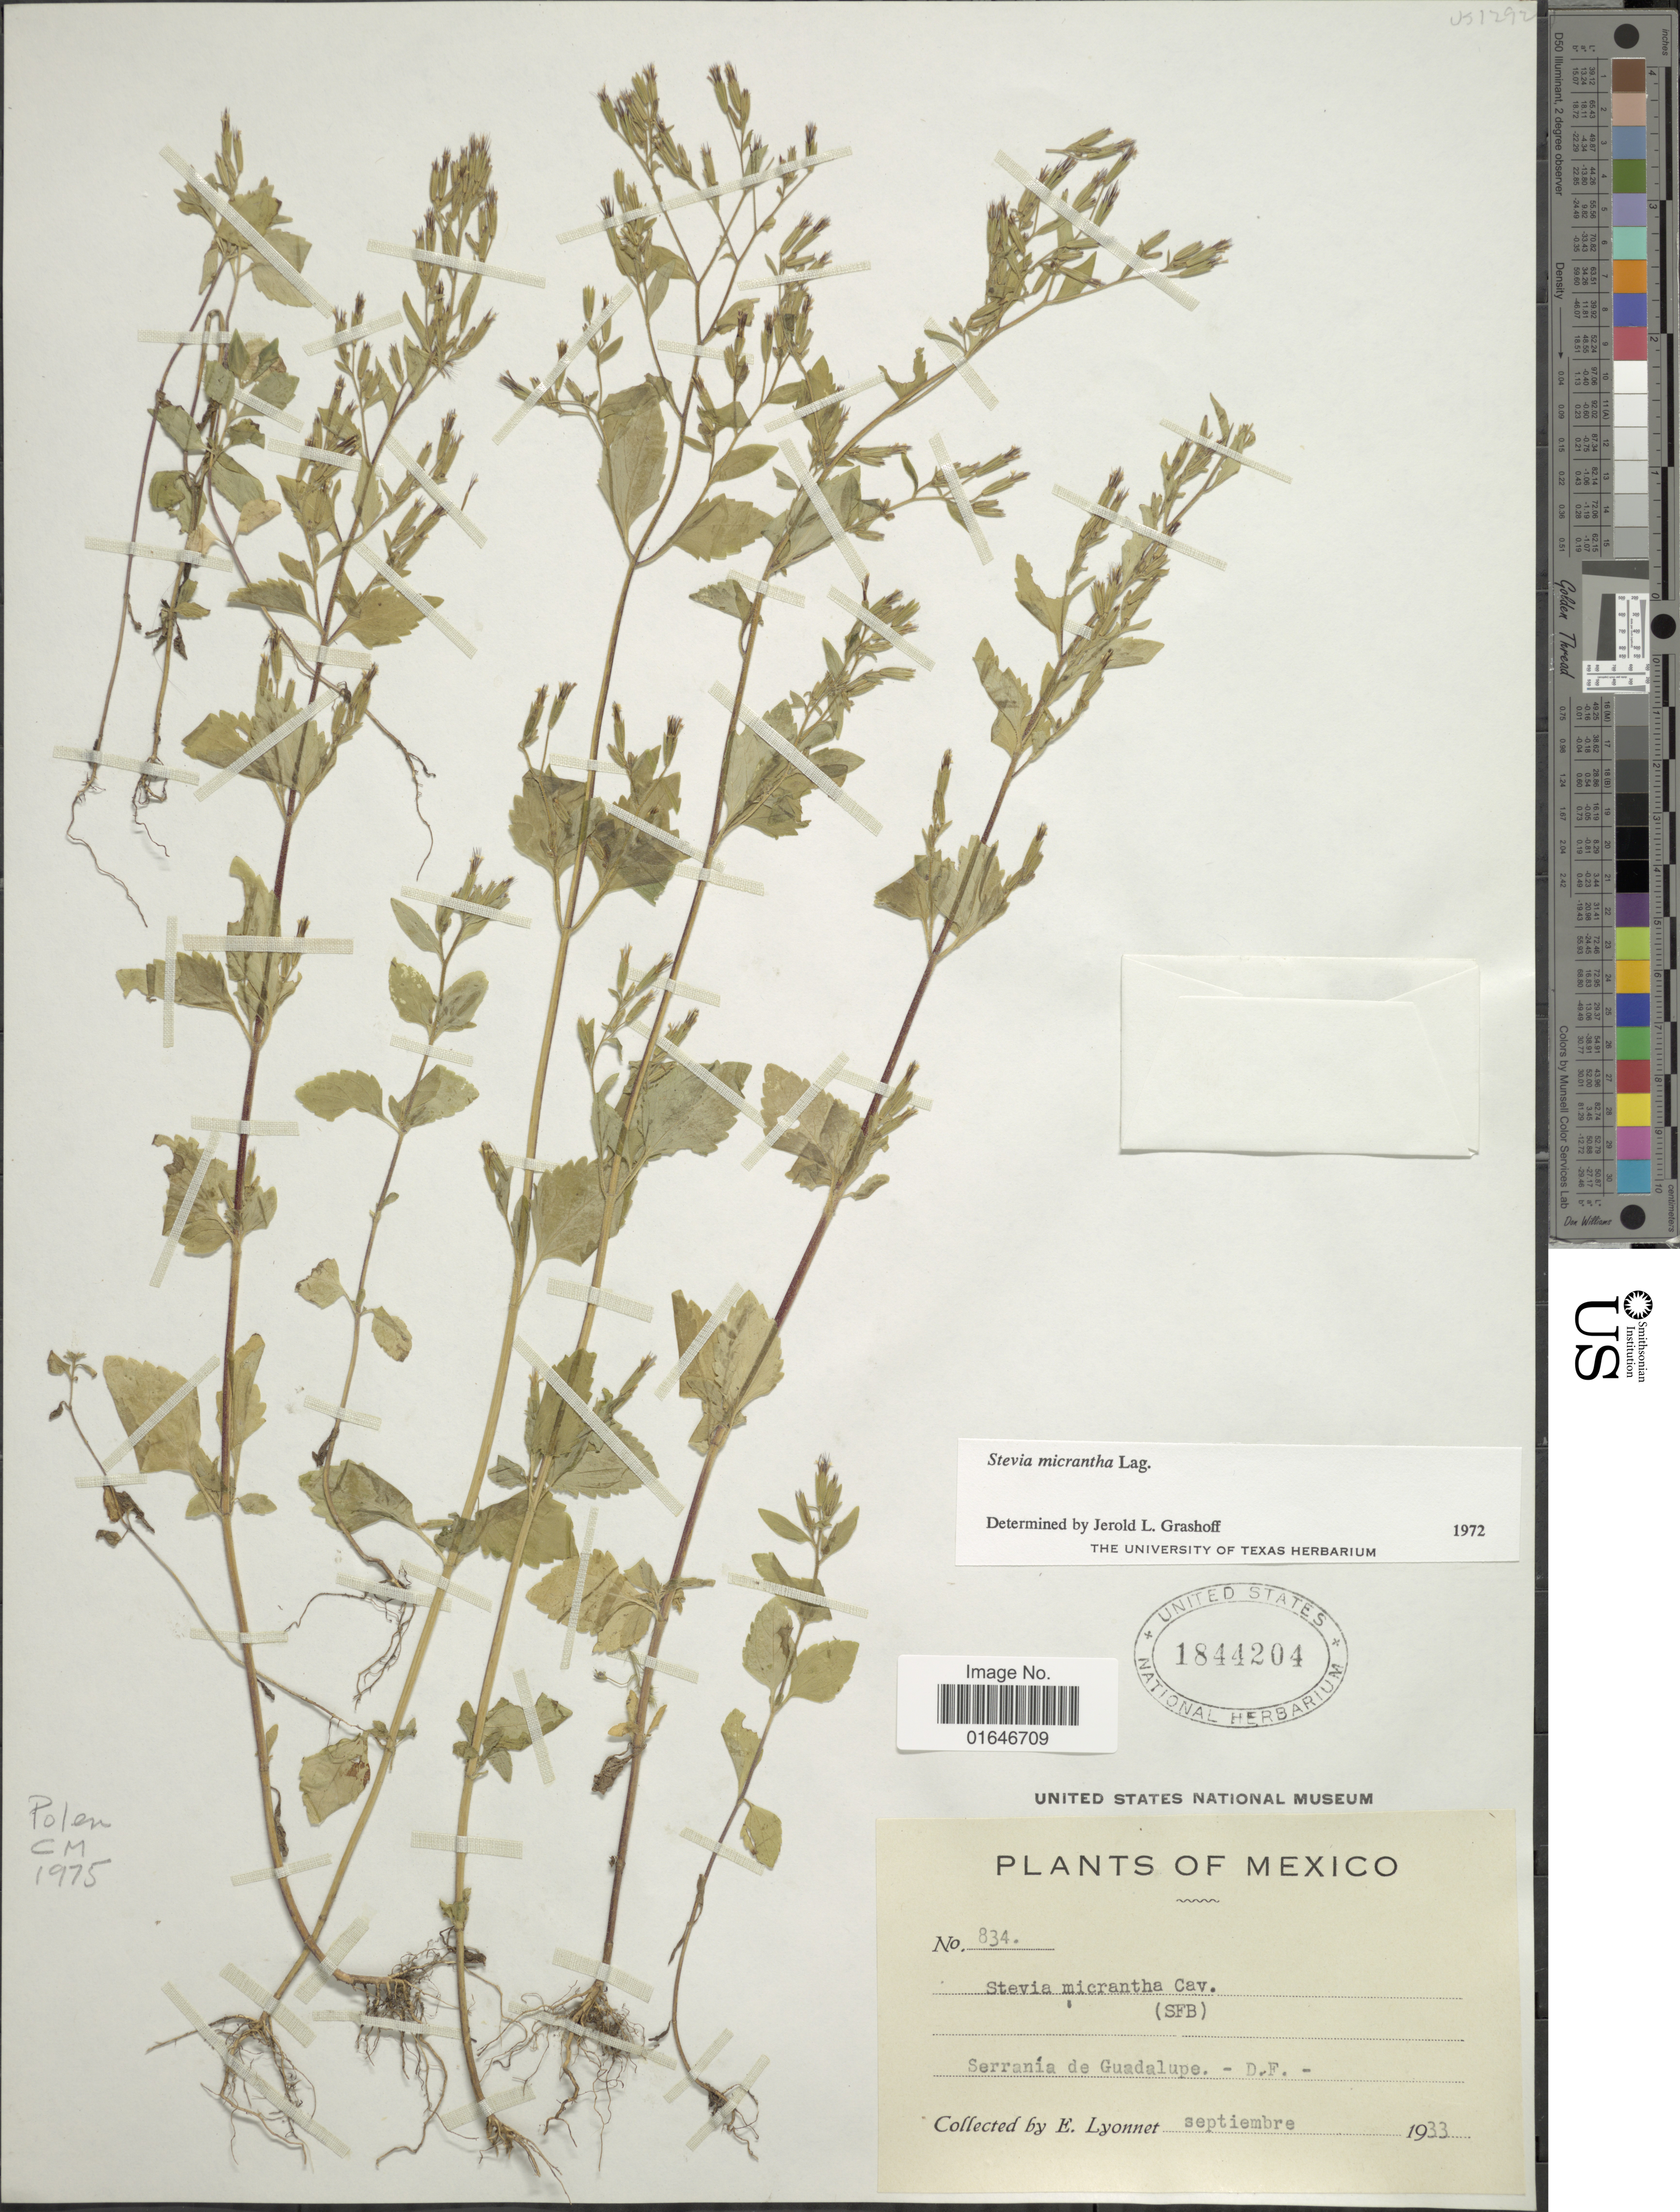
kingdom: Plantae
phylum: Tracheophyta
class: Magnoliopsida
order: Asterales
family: Asteraceae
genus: Stevia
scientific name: Stevia micrantha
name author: Lag.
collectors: E. Lyonnet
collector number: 834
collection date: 1933-09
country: Mexico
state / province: Distrito Federal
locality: Serrania de Gaudalupe.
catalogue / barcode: US 1844204